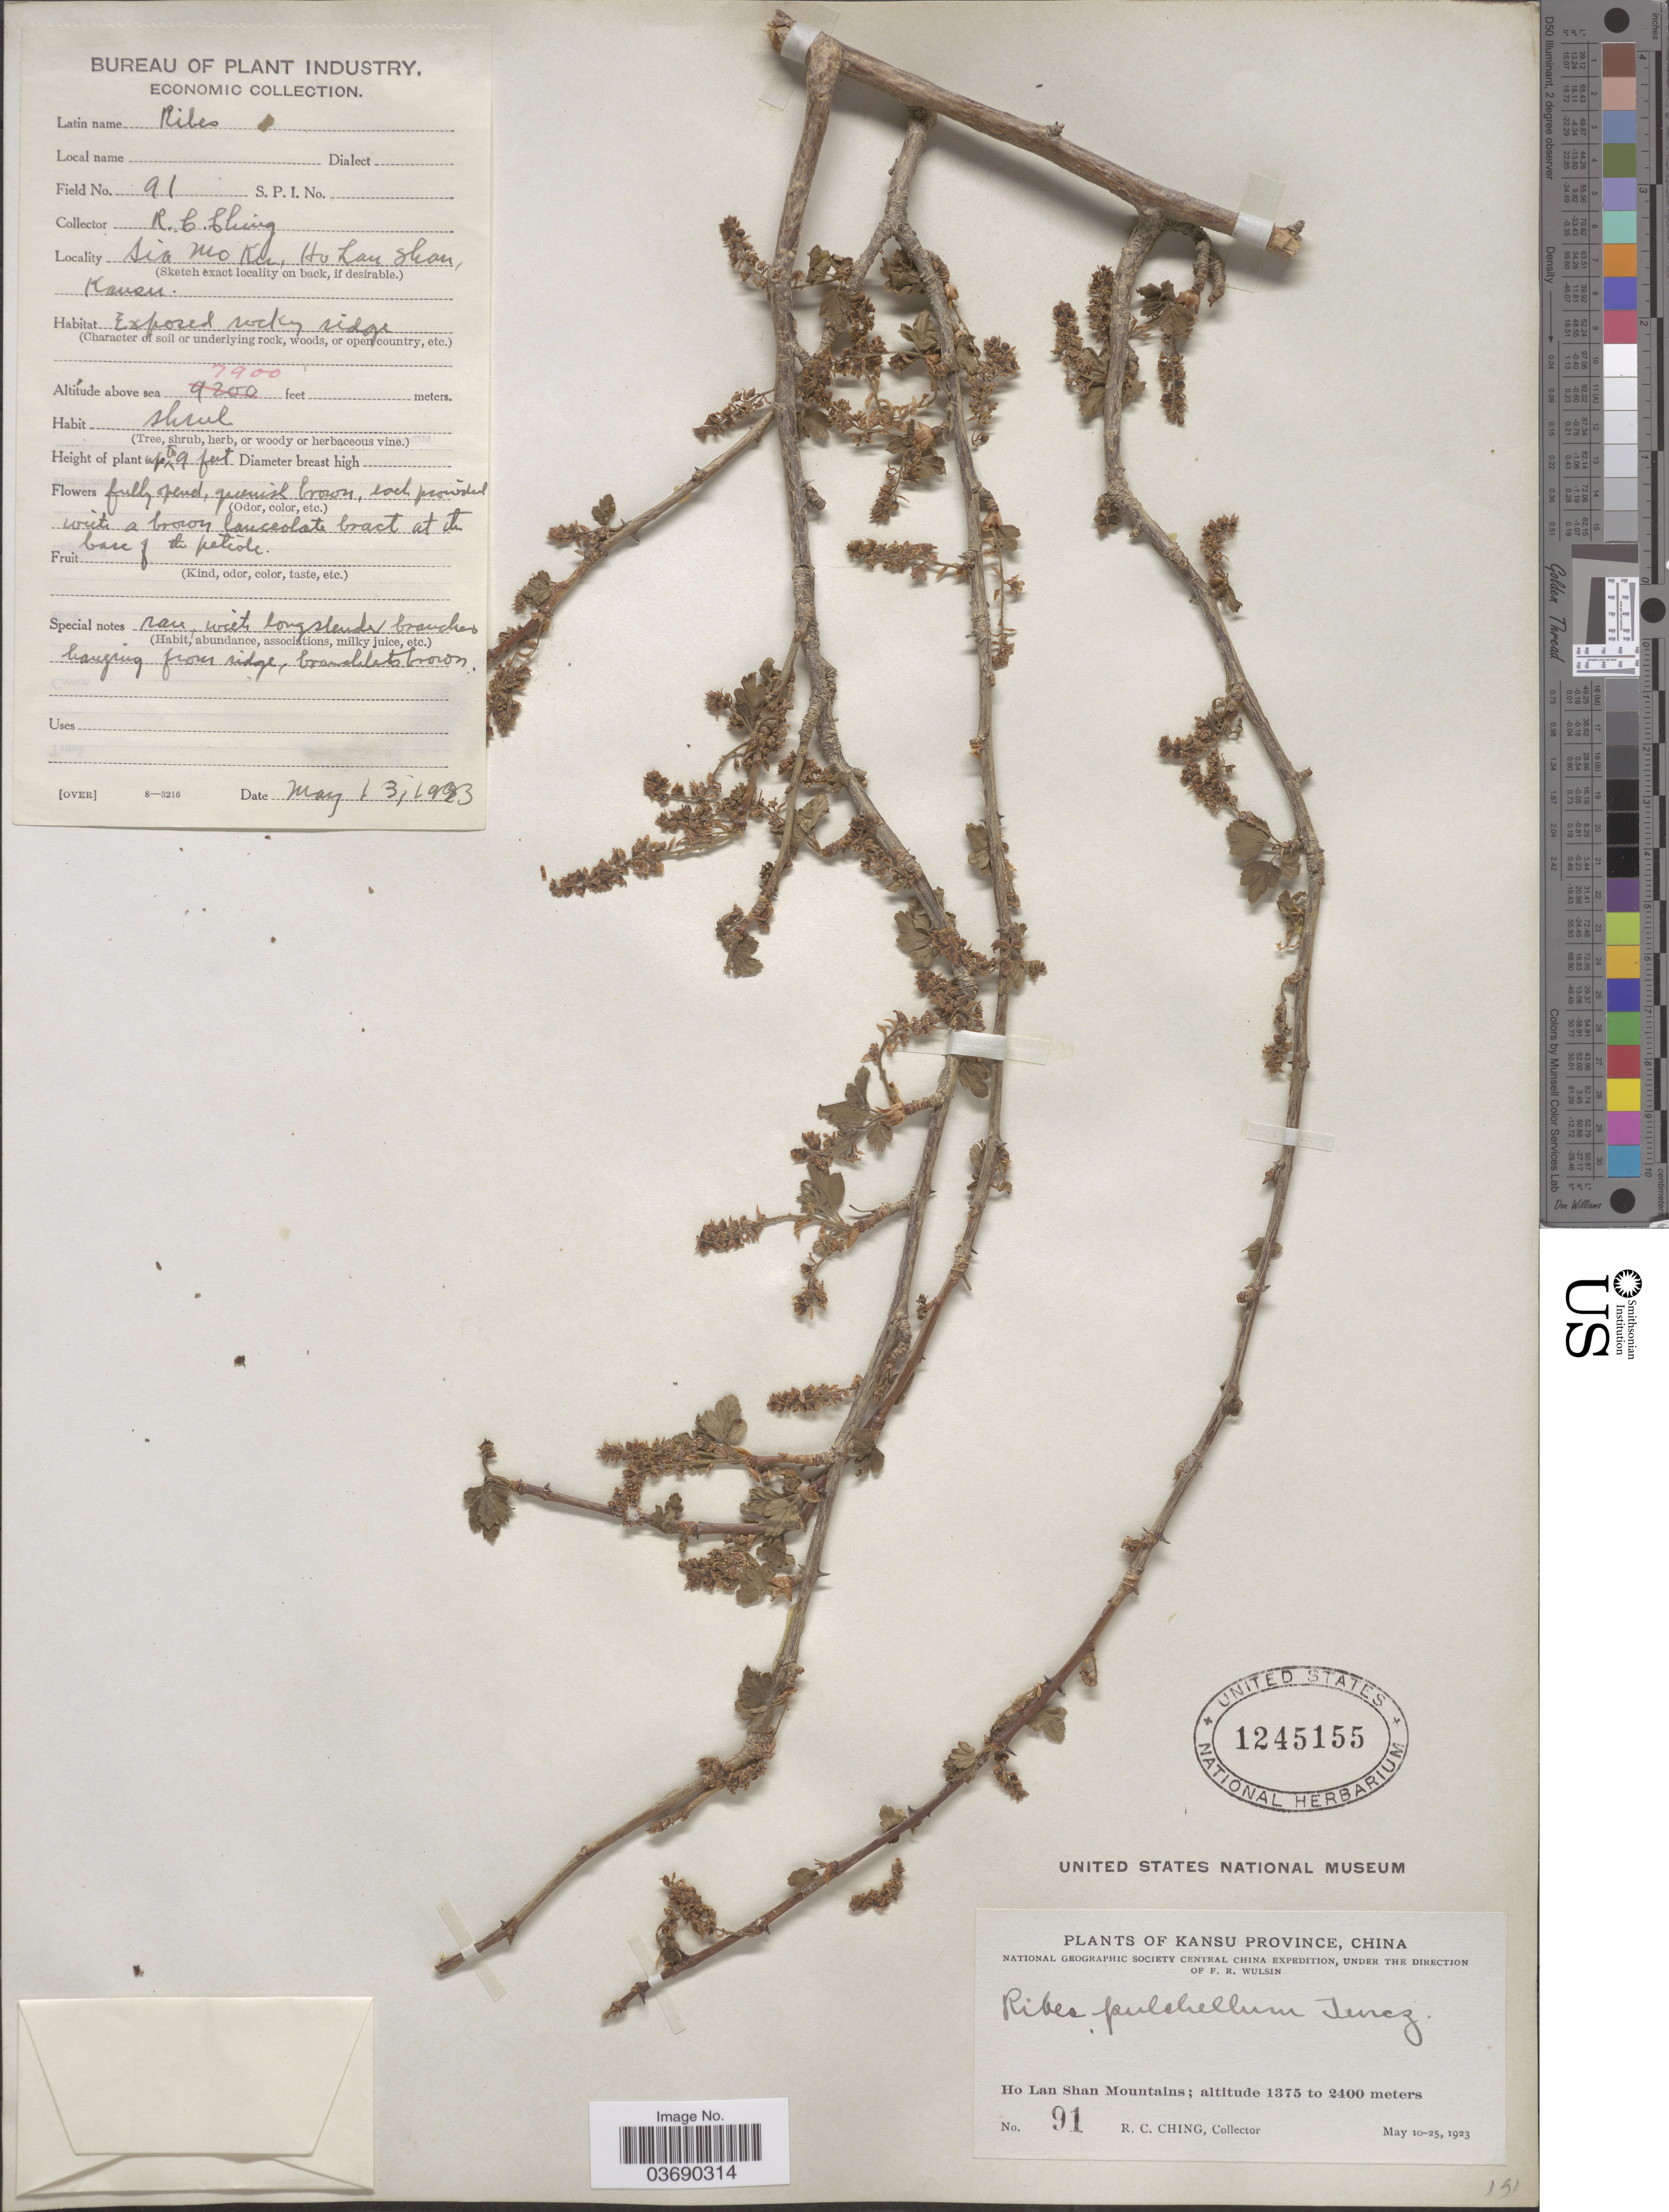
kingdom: Plantae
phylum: Tracheophyta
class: Magnoliopsida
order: Saxifragales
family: Grossulariaceae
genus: Ribes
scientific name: Ribes pulchellum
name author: Turcz.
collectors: R. C. Ching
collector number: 91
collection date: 1923-05-13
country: China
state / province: Gansu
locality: Sia Mo Ku. Kansu Province. Ho Lan Shan Mountains.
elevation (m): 2408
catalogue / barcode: US 1245155